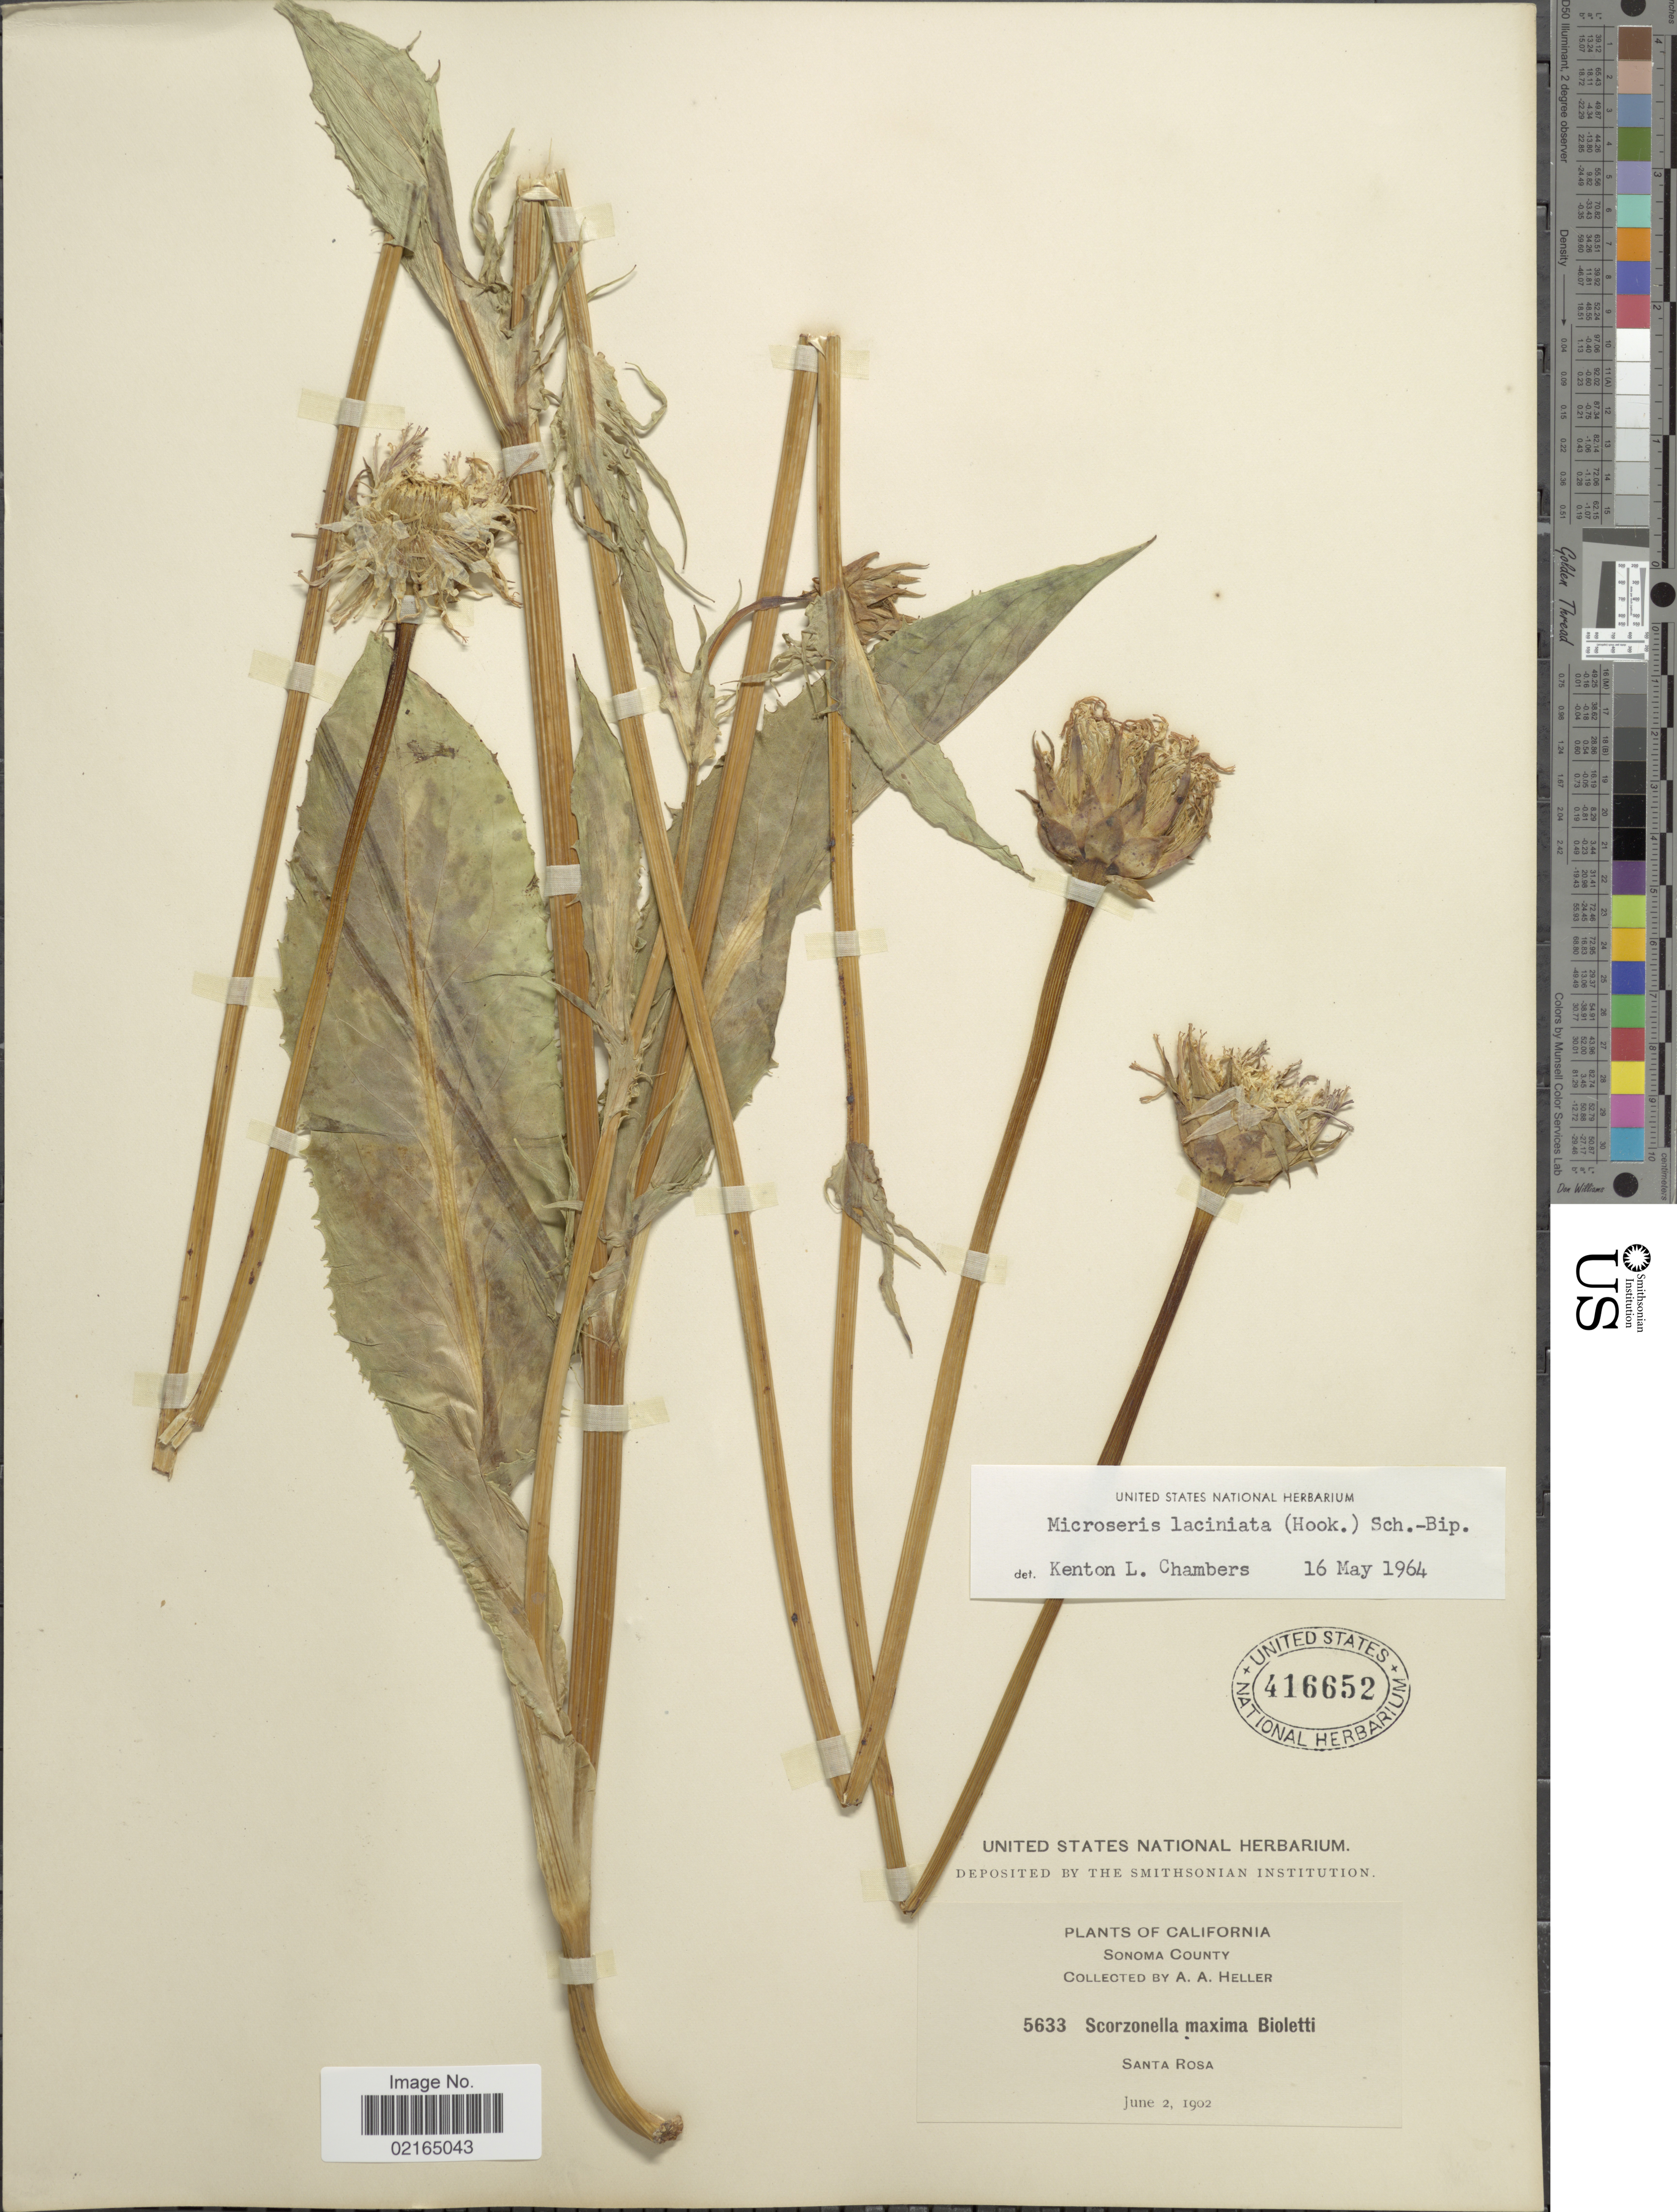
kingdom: Plantae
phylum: Tracheophyta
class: Magnoliopsida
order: Asterales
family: Asteraceae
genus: Microseris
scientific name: Microseris laciniata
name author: (Hook.) Sch. Bip.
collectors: A. A. Heller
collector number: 5633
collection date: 1902-06-02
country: United States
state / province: California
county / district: Sonoma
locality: Sonoma County, Santa Rosa.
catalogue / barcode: US 416652